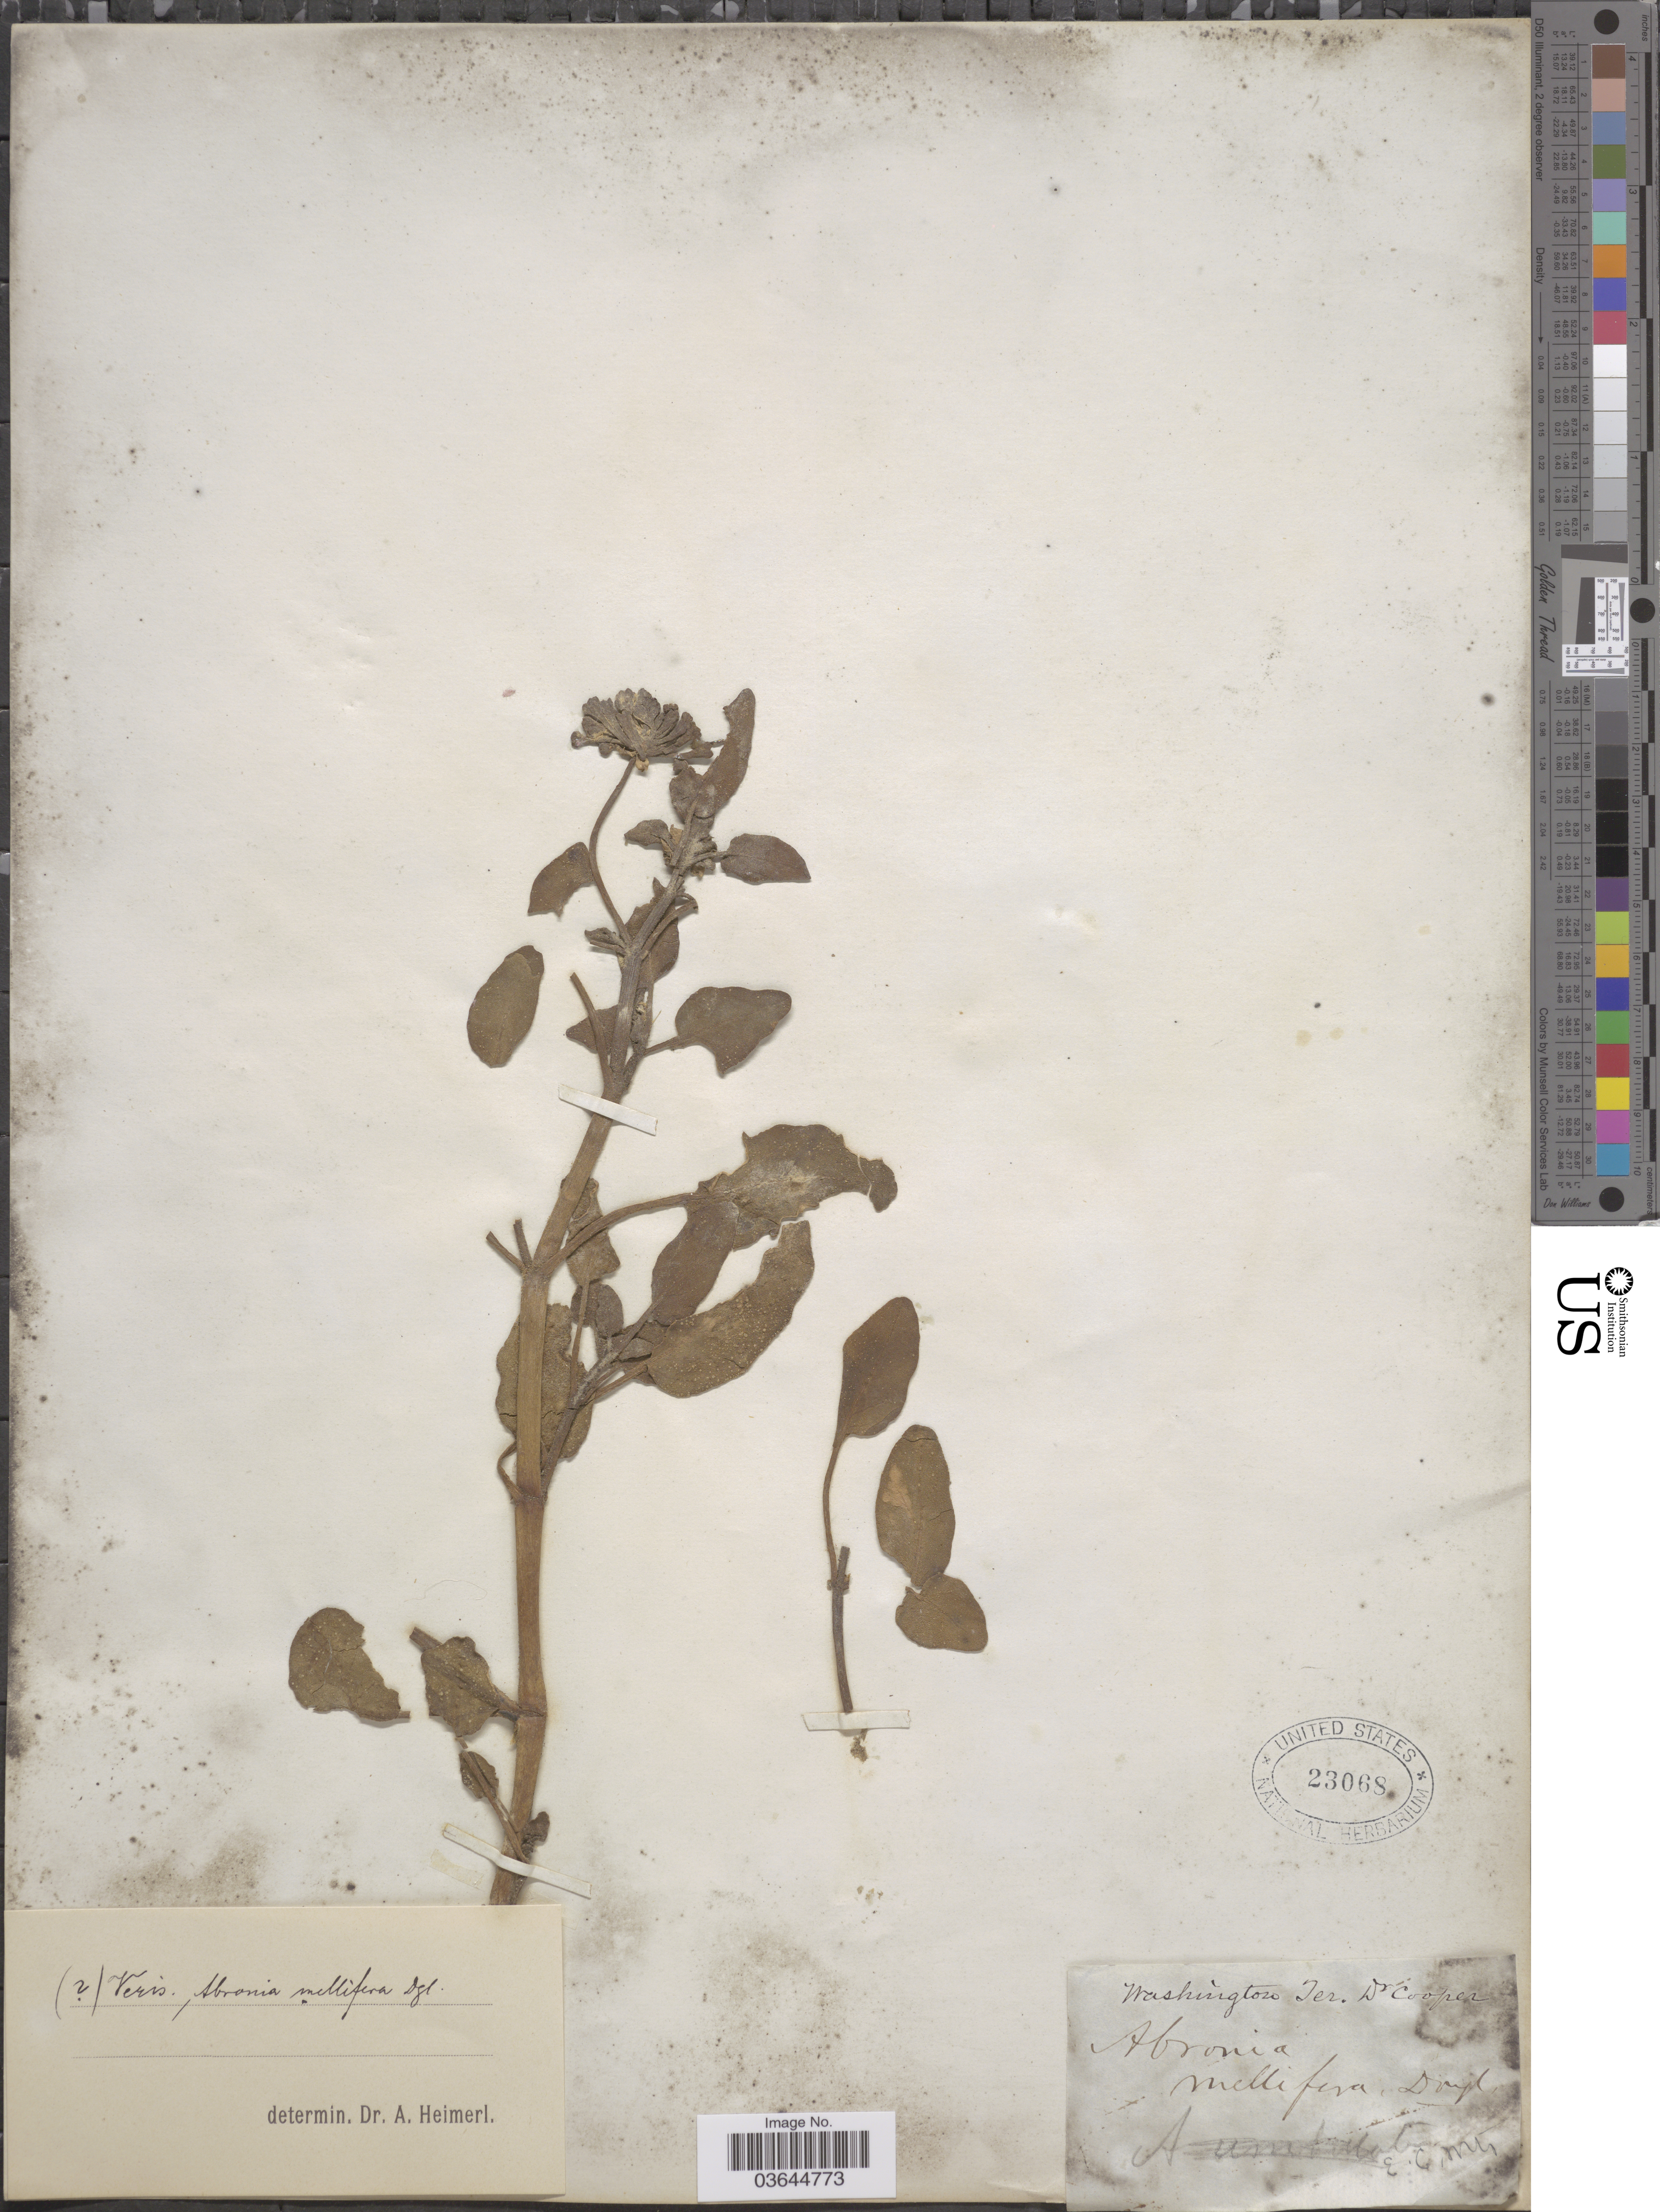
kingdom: Plantae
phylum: Tracheophyta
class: Magnoliopsida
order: Caryophyllales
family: Nyctaginaceae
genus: Abronia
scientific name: Abronia mellifera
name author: Douglas ex Hook.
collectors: Dr. Cooper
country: United States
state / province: Washington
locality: Washington Terr.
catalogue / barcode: US 23068